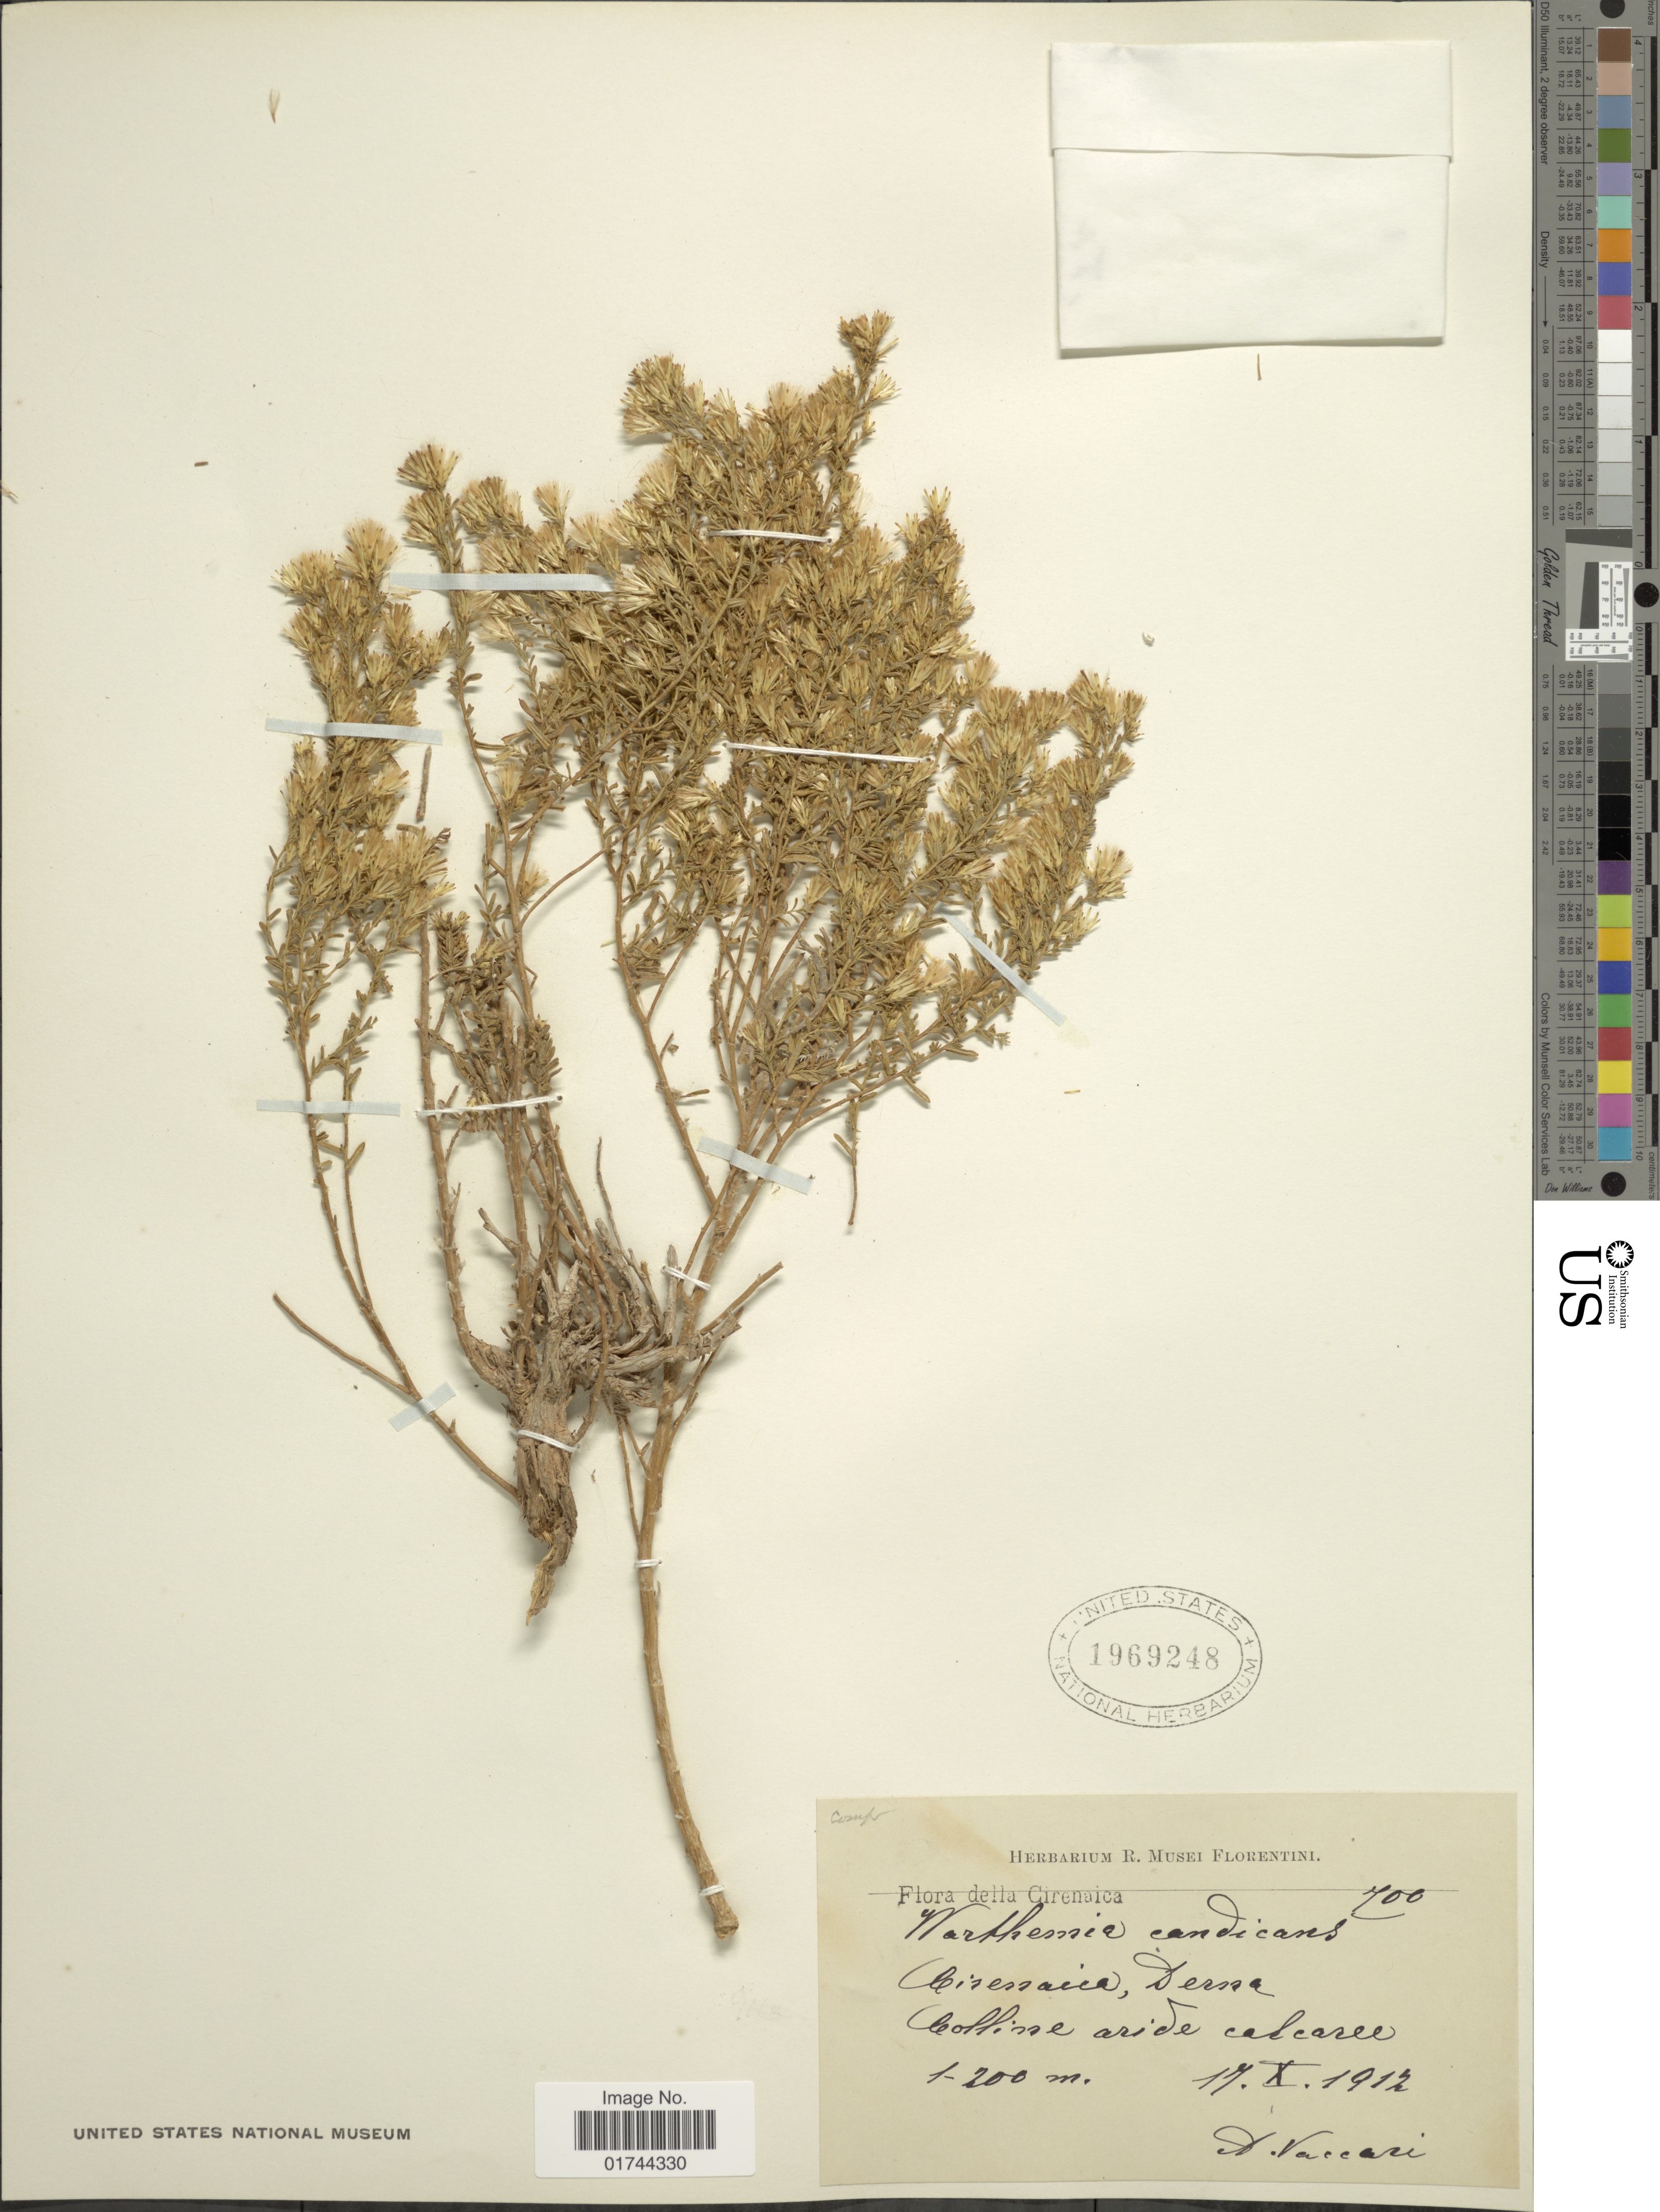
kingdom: Plantae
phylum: Tracheophyta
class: Magnoliopsida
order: Asterales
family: Asteraceae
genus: Varthemia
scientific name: Varthemia candicans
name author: (Delile) Boiss.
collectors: A. Vaccari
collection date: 1912-10-17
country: Libya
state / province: Darnah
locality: Cirenaica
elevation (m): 100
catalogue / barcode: US 1969248